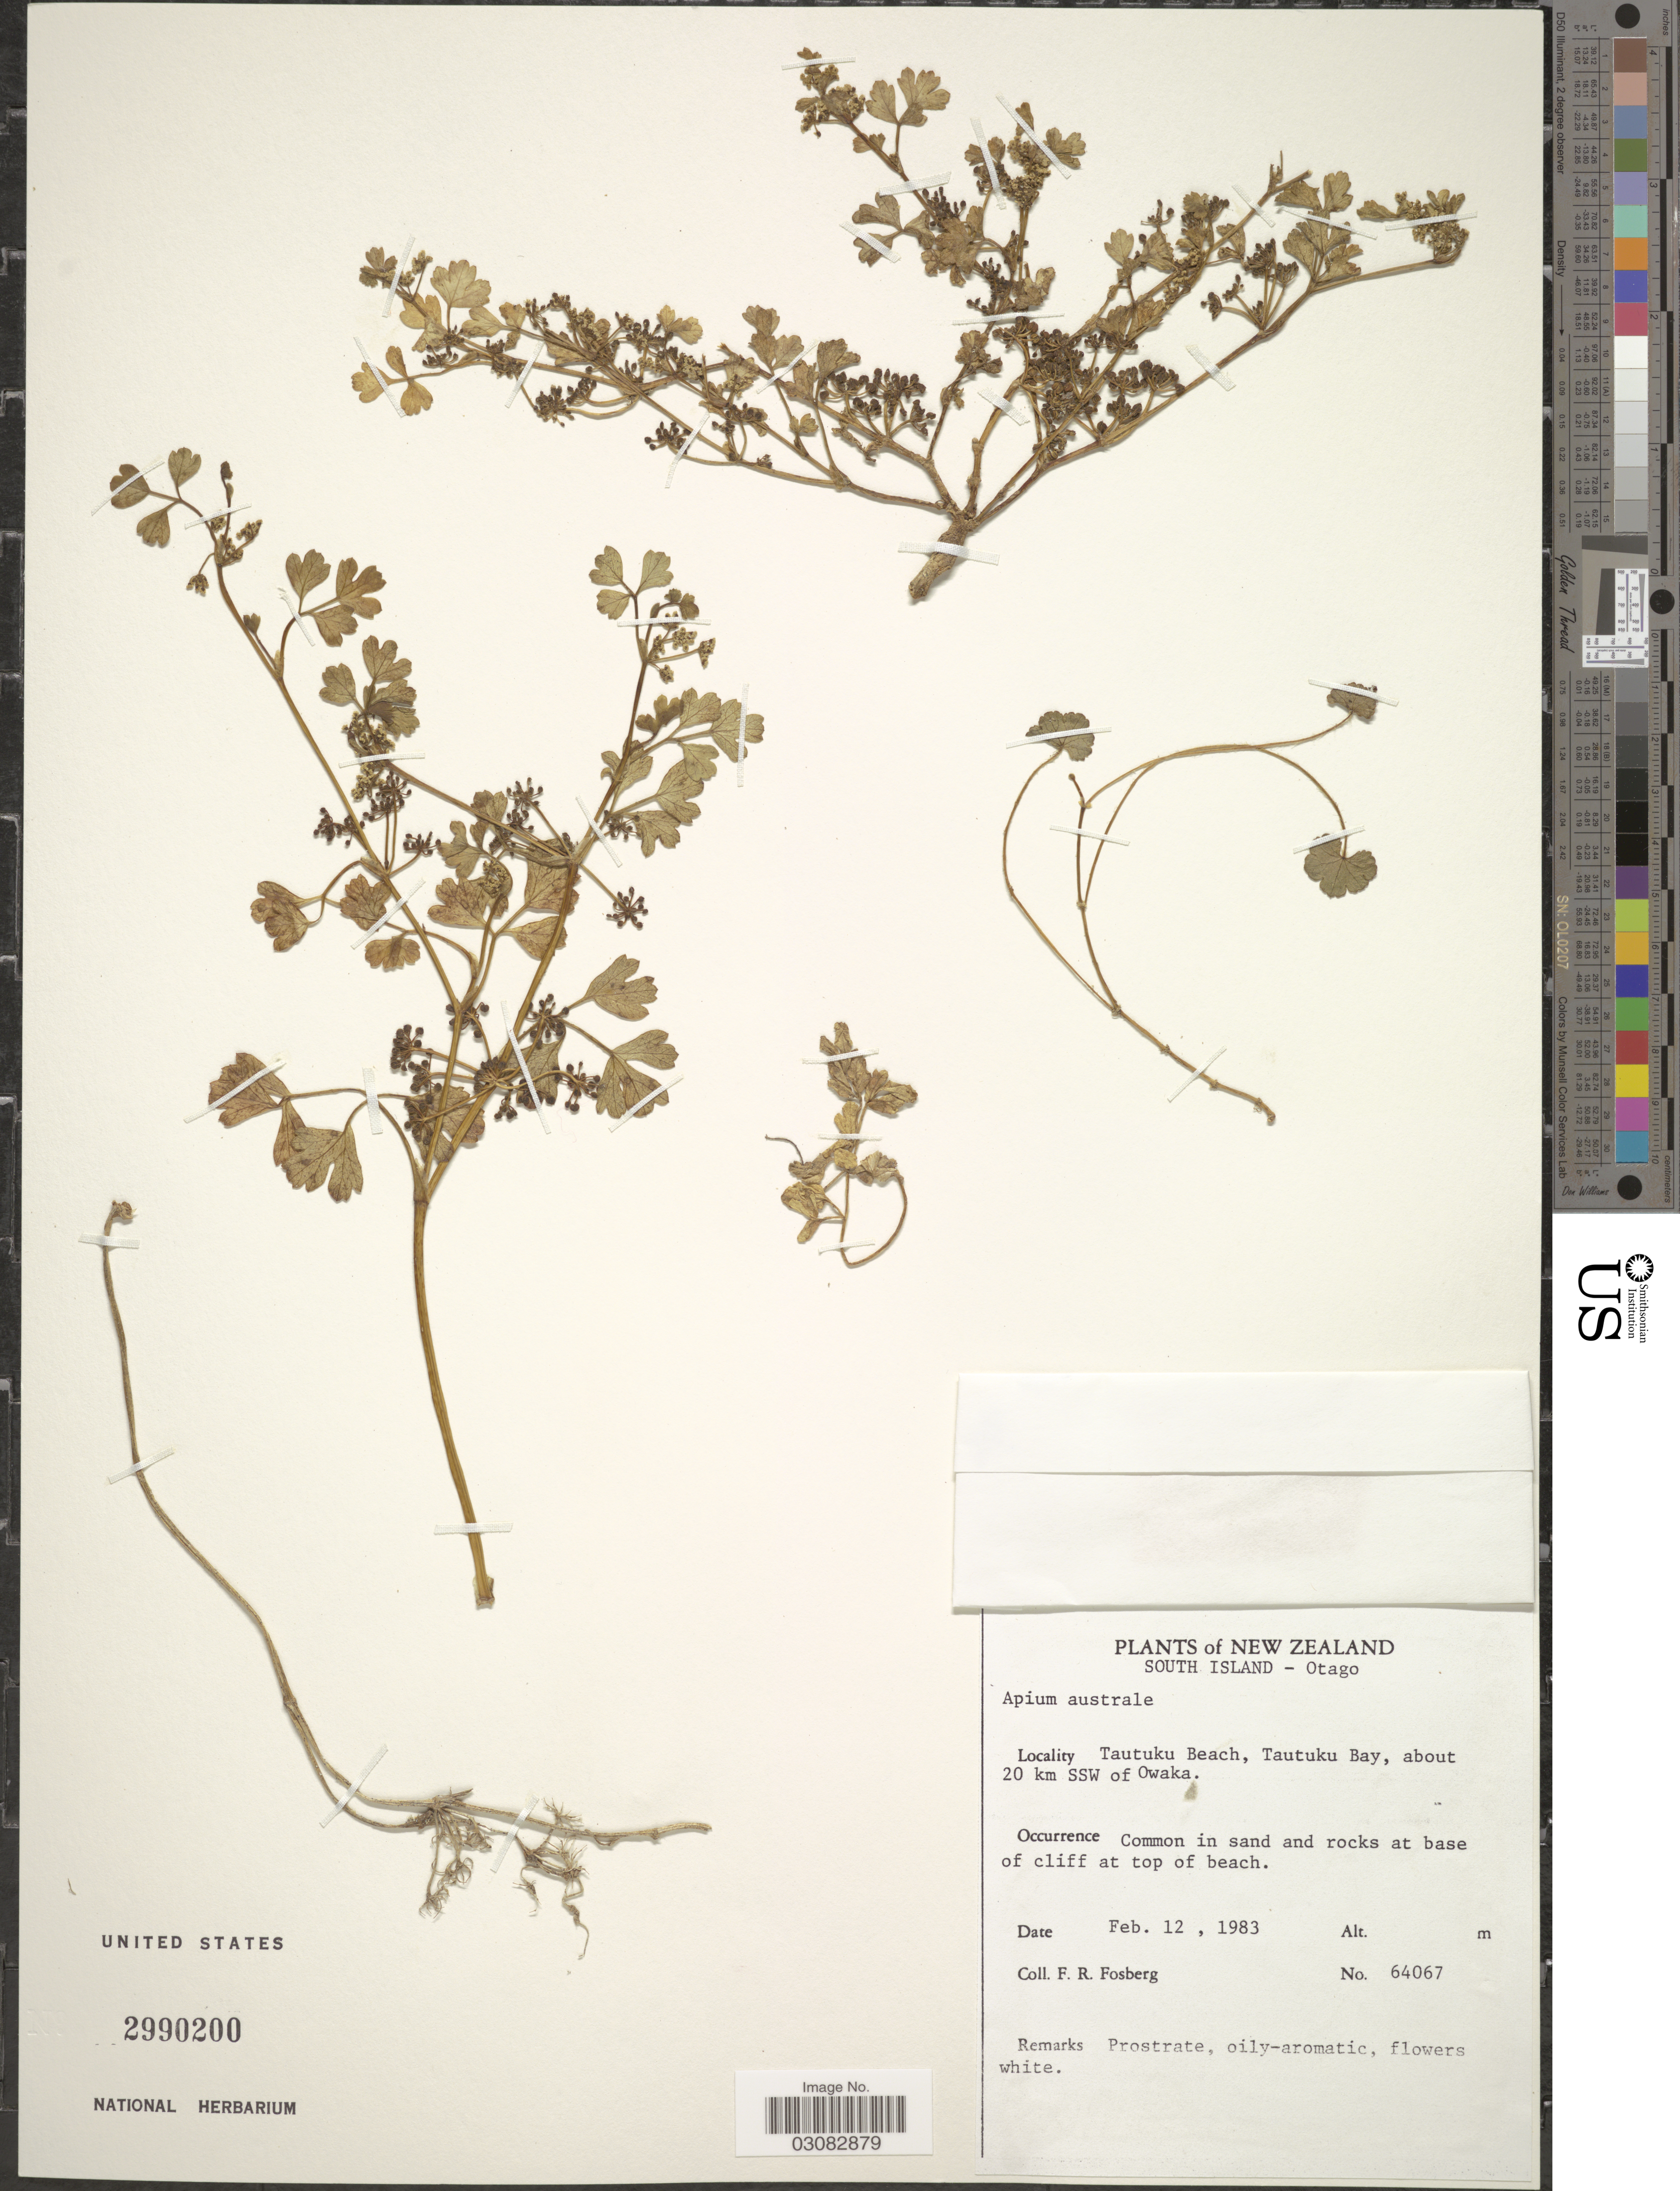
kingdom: Plantae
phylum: Tracheophyta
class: Magnoliopsida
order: Apiales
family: Apiaceae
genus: Apium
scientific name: Apium australe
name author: Thouars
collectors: F. R. Fosberg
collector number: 64067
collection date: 1983-02-12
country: New Zealand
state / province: Otago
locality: South Island - Otago, Tautuku Beach, Tautuku Bay, about 20 km SSW of Owaka.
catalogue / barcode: US 2990200